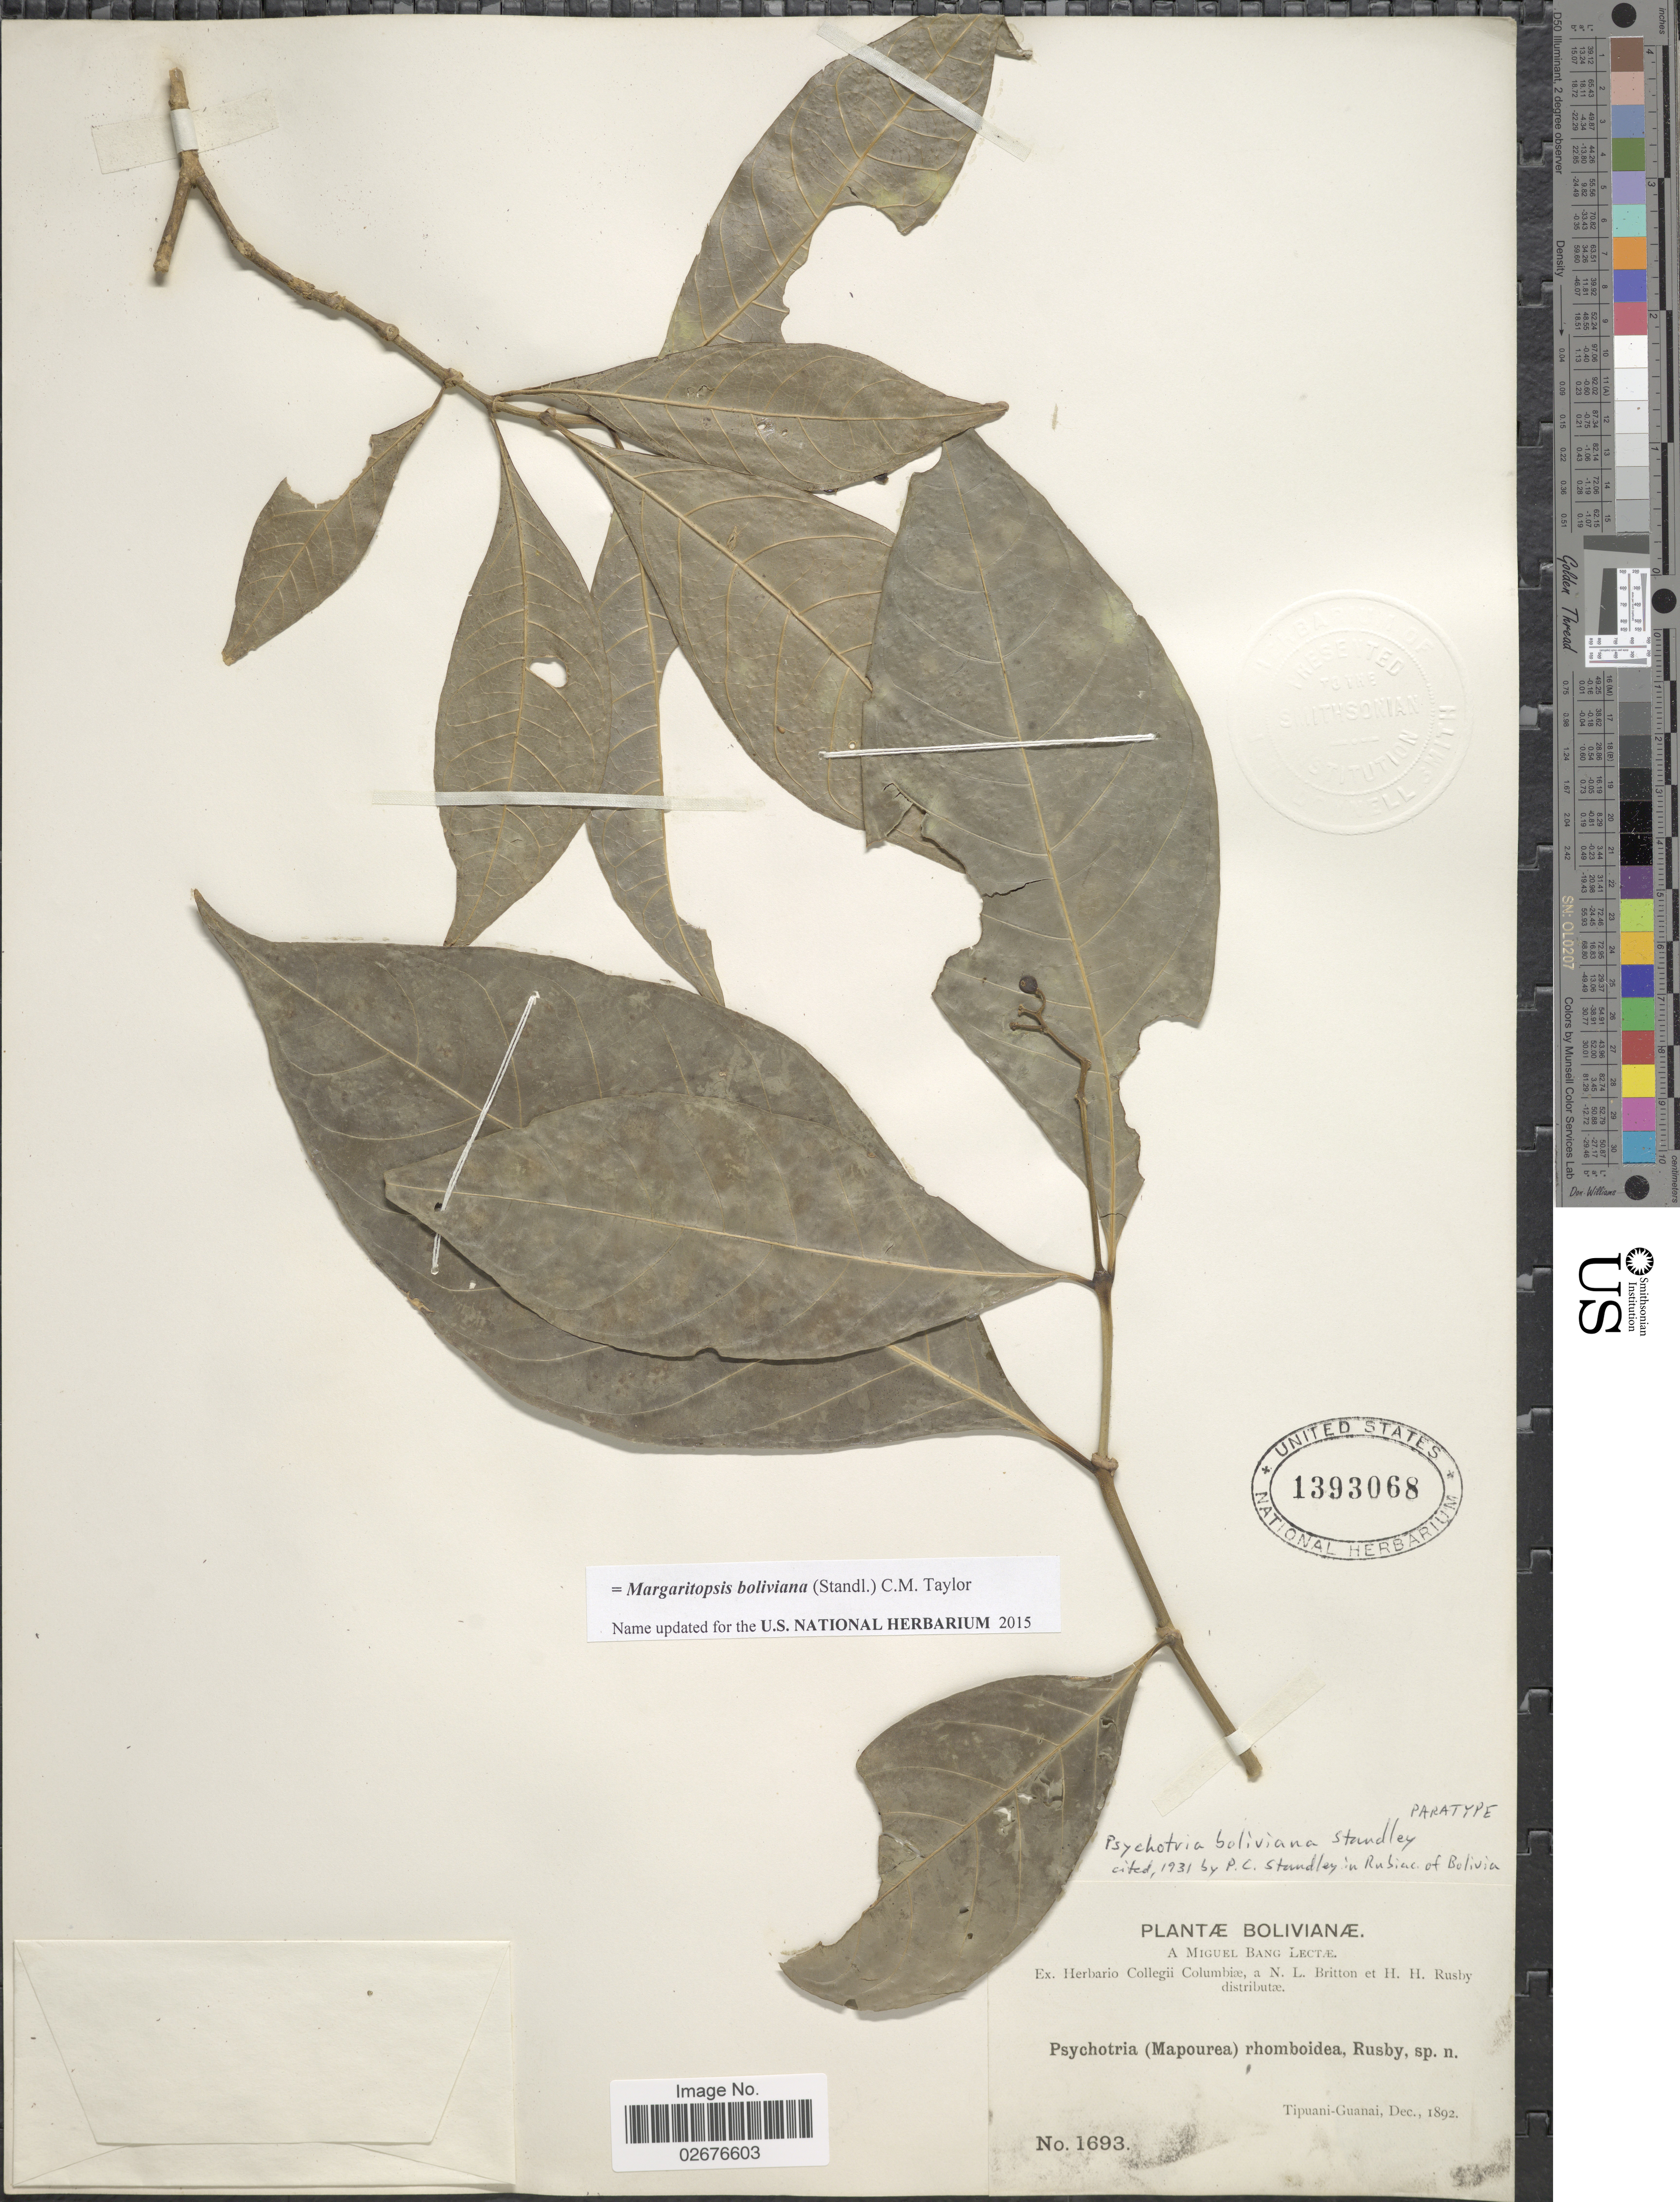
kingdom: Plantae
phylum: Tracheophyta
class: Magnoliopsida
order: Gentianales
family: Rubiaceae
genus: Margaritopsis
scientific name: Margaritopsis boliviana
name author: (Standl.) C.M. Taylor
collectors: M. Bang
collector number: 1693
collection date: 1892-12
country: Bolivia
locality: Tipuani-Guanai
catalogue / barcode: US 1393068